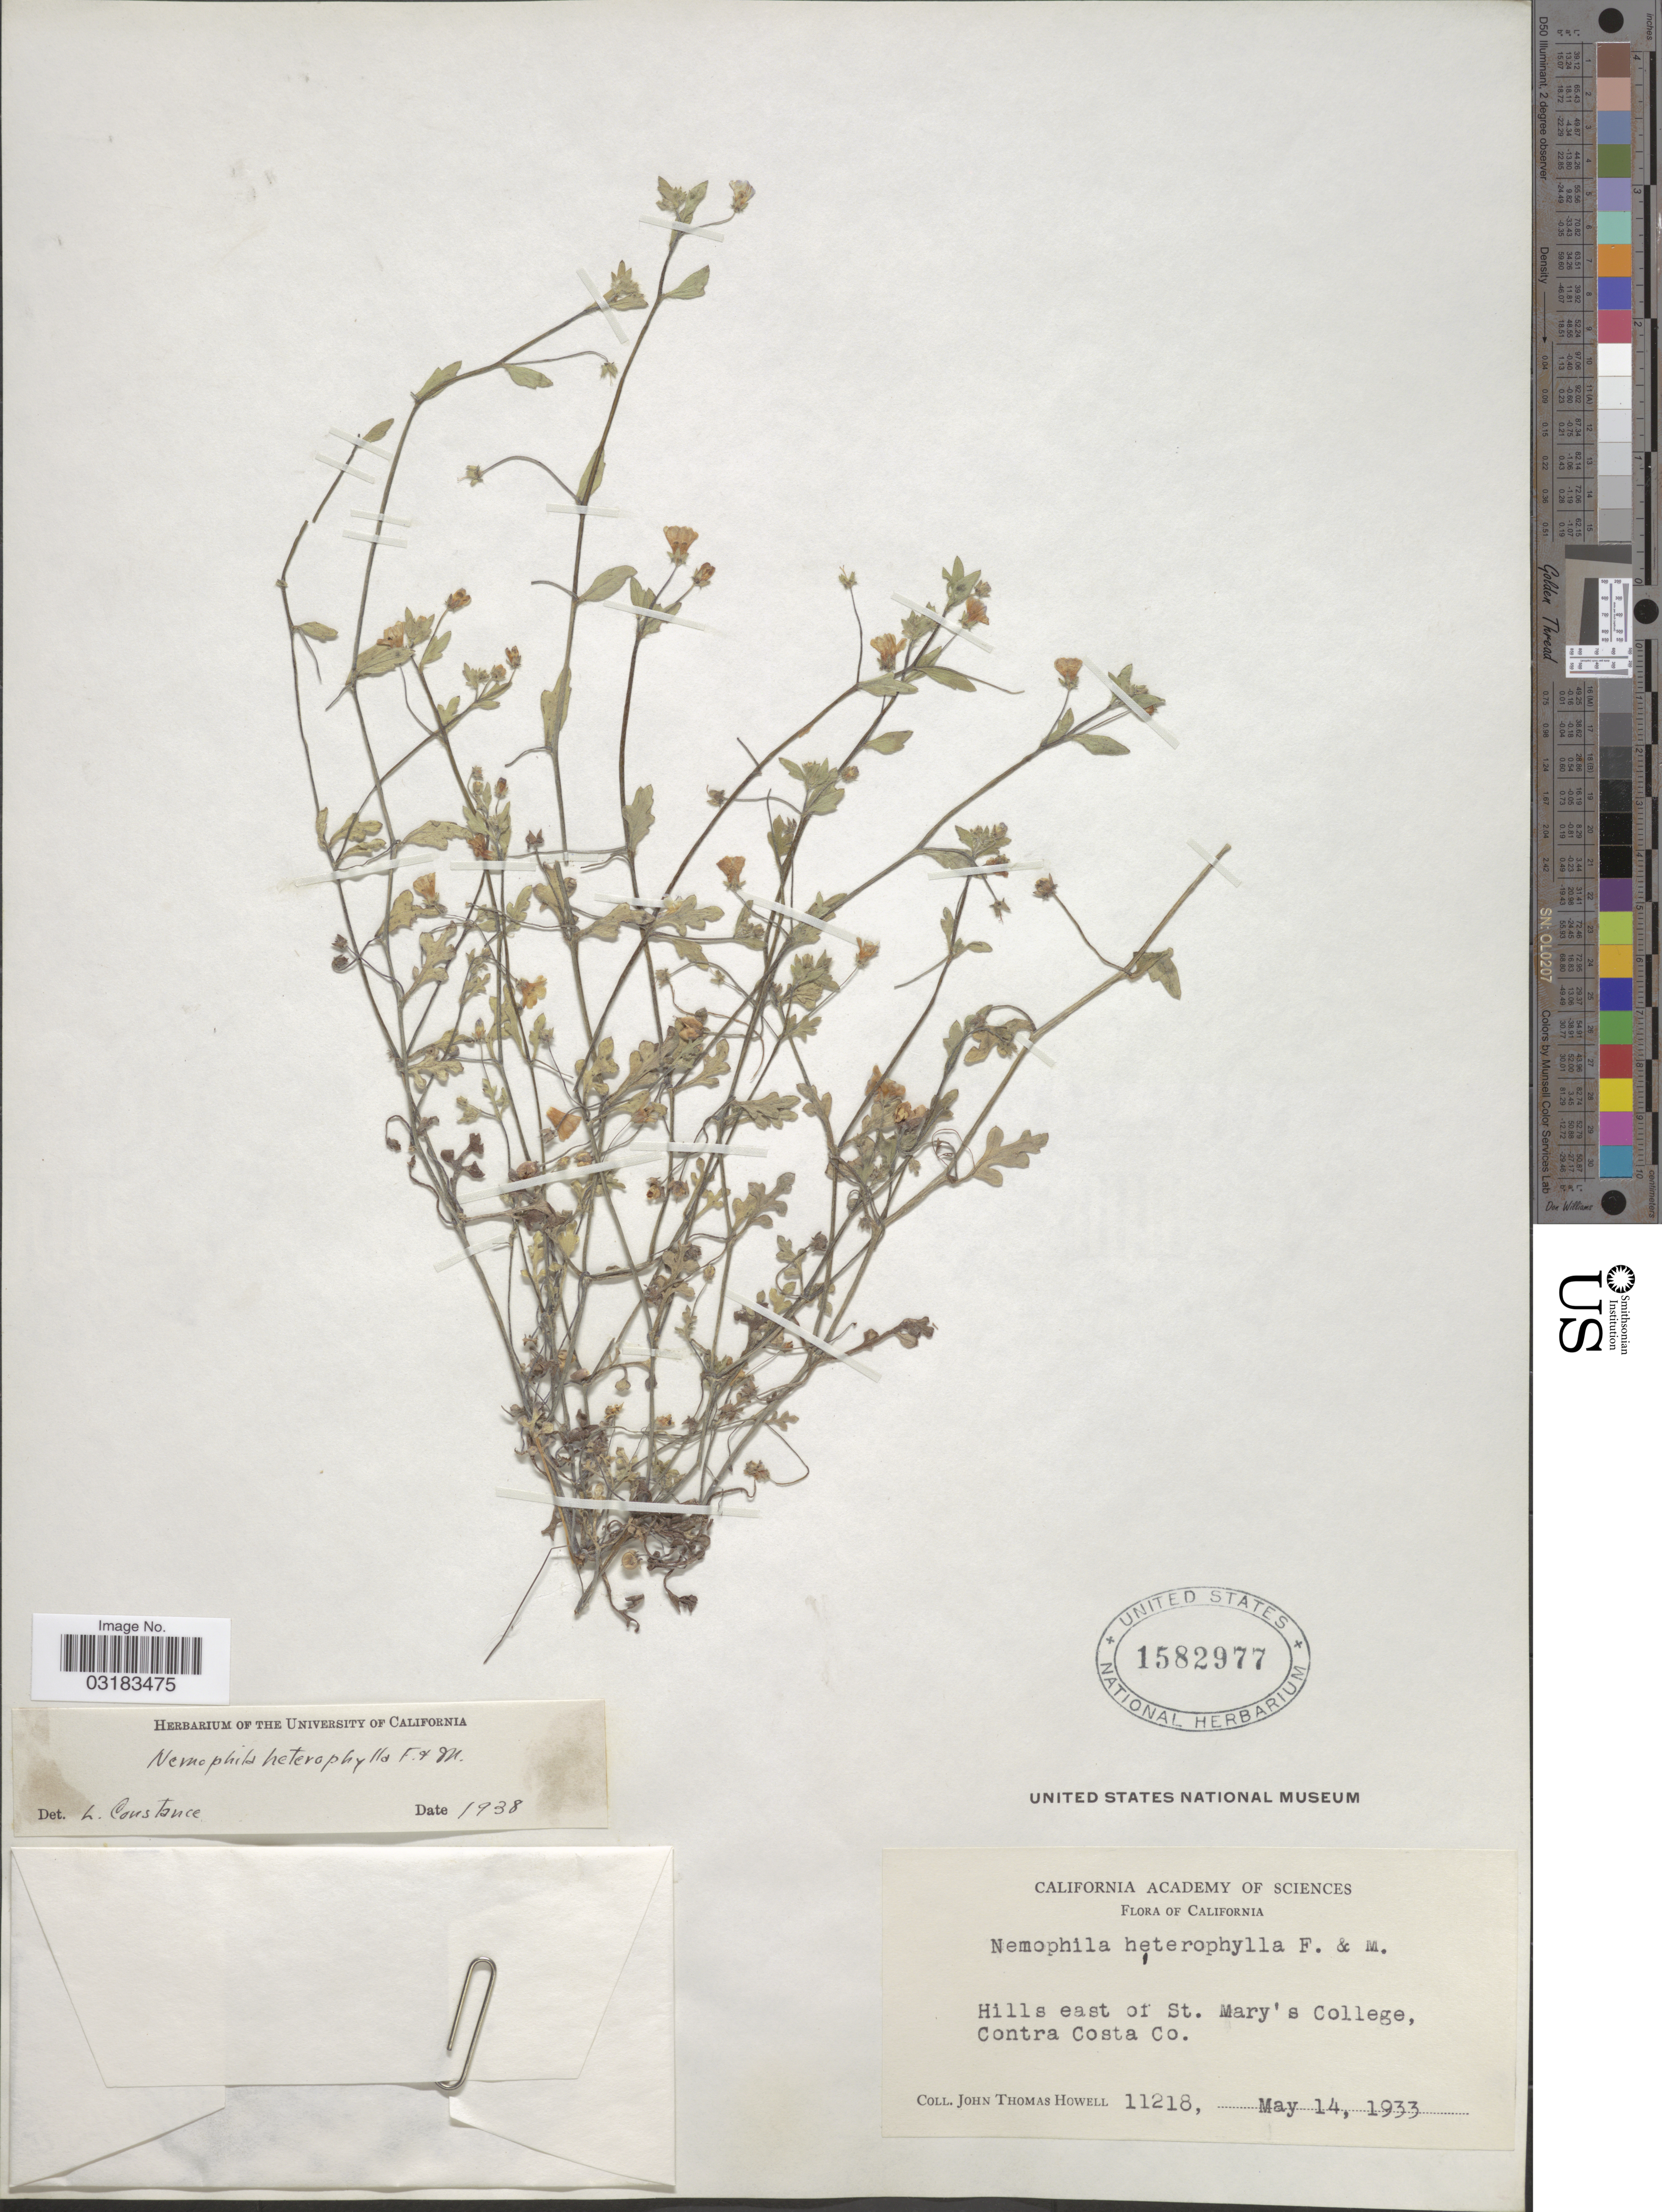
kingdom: Plantae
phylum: Tracheophyta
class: Magnoliopsida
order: Boraginales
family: Hydrophyllaceae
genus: Nemophila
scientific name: Nemophila heterophylla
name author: Fisch. & C.A. Mey.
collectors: J. T. Howell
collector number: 11218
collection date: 1933-05-14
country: United States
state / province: California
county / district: Contra Costa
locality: Hills east of St. Mary's College, Contra Costa Co.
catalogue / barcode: US 1582977